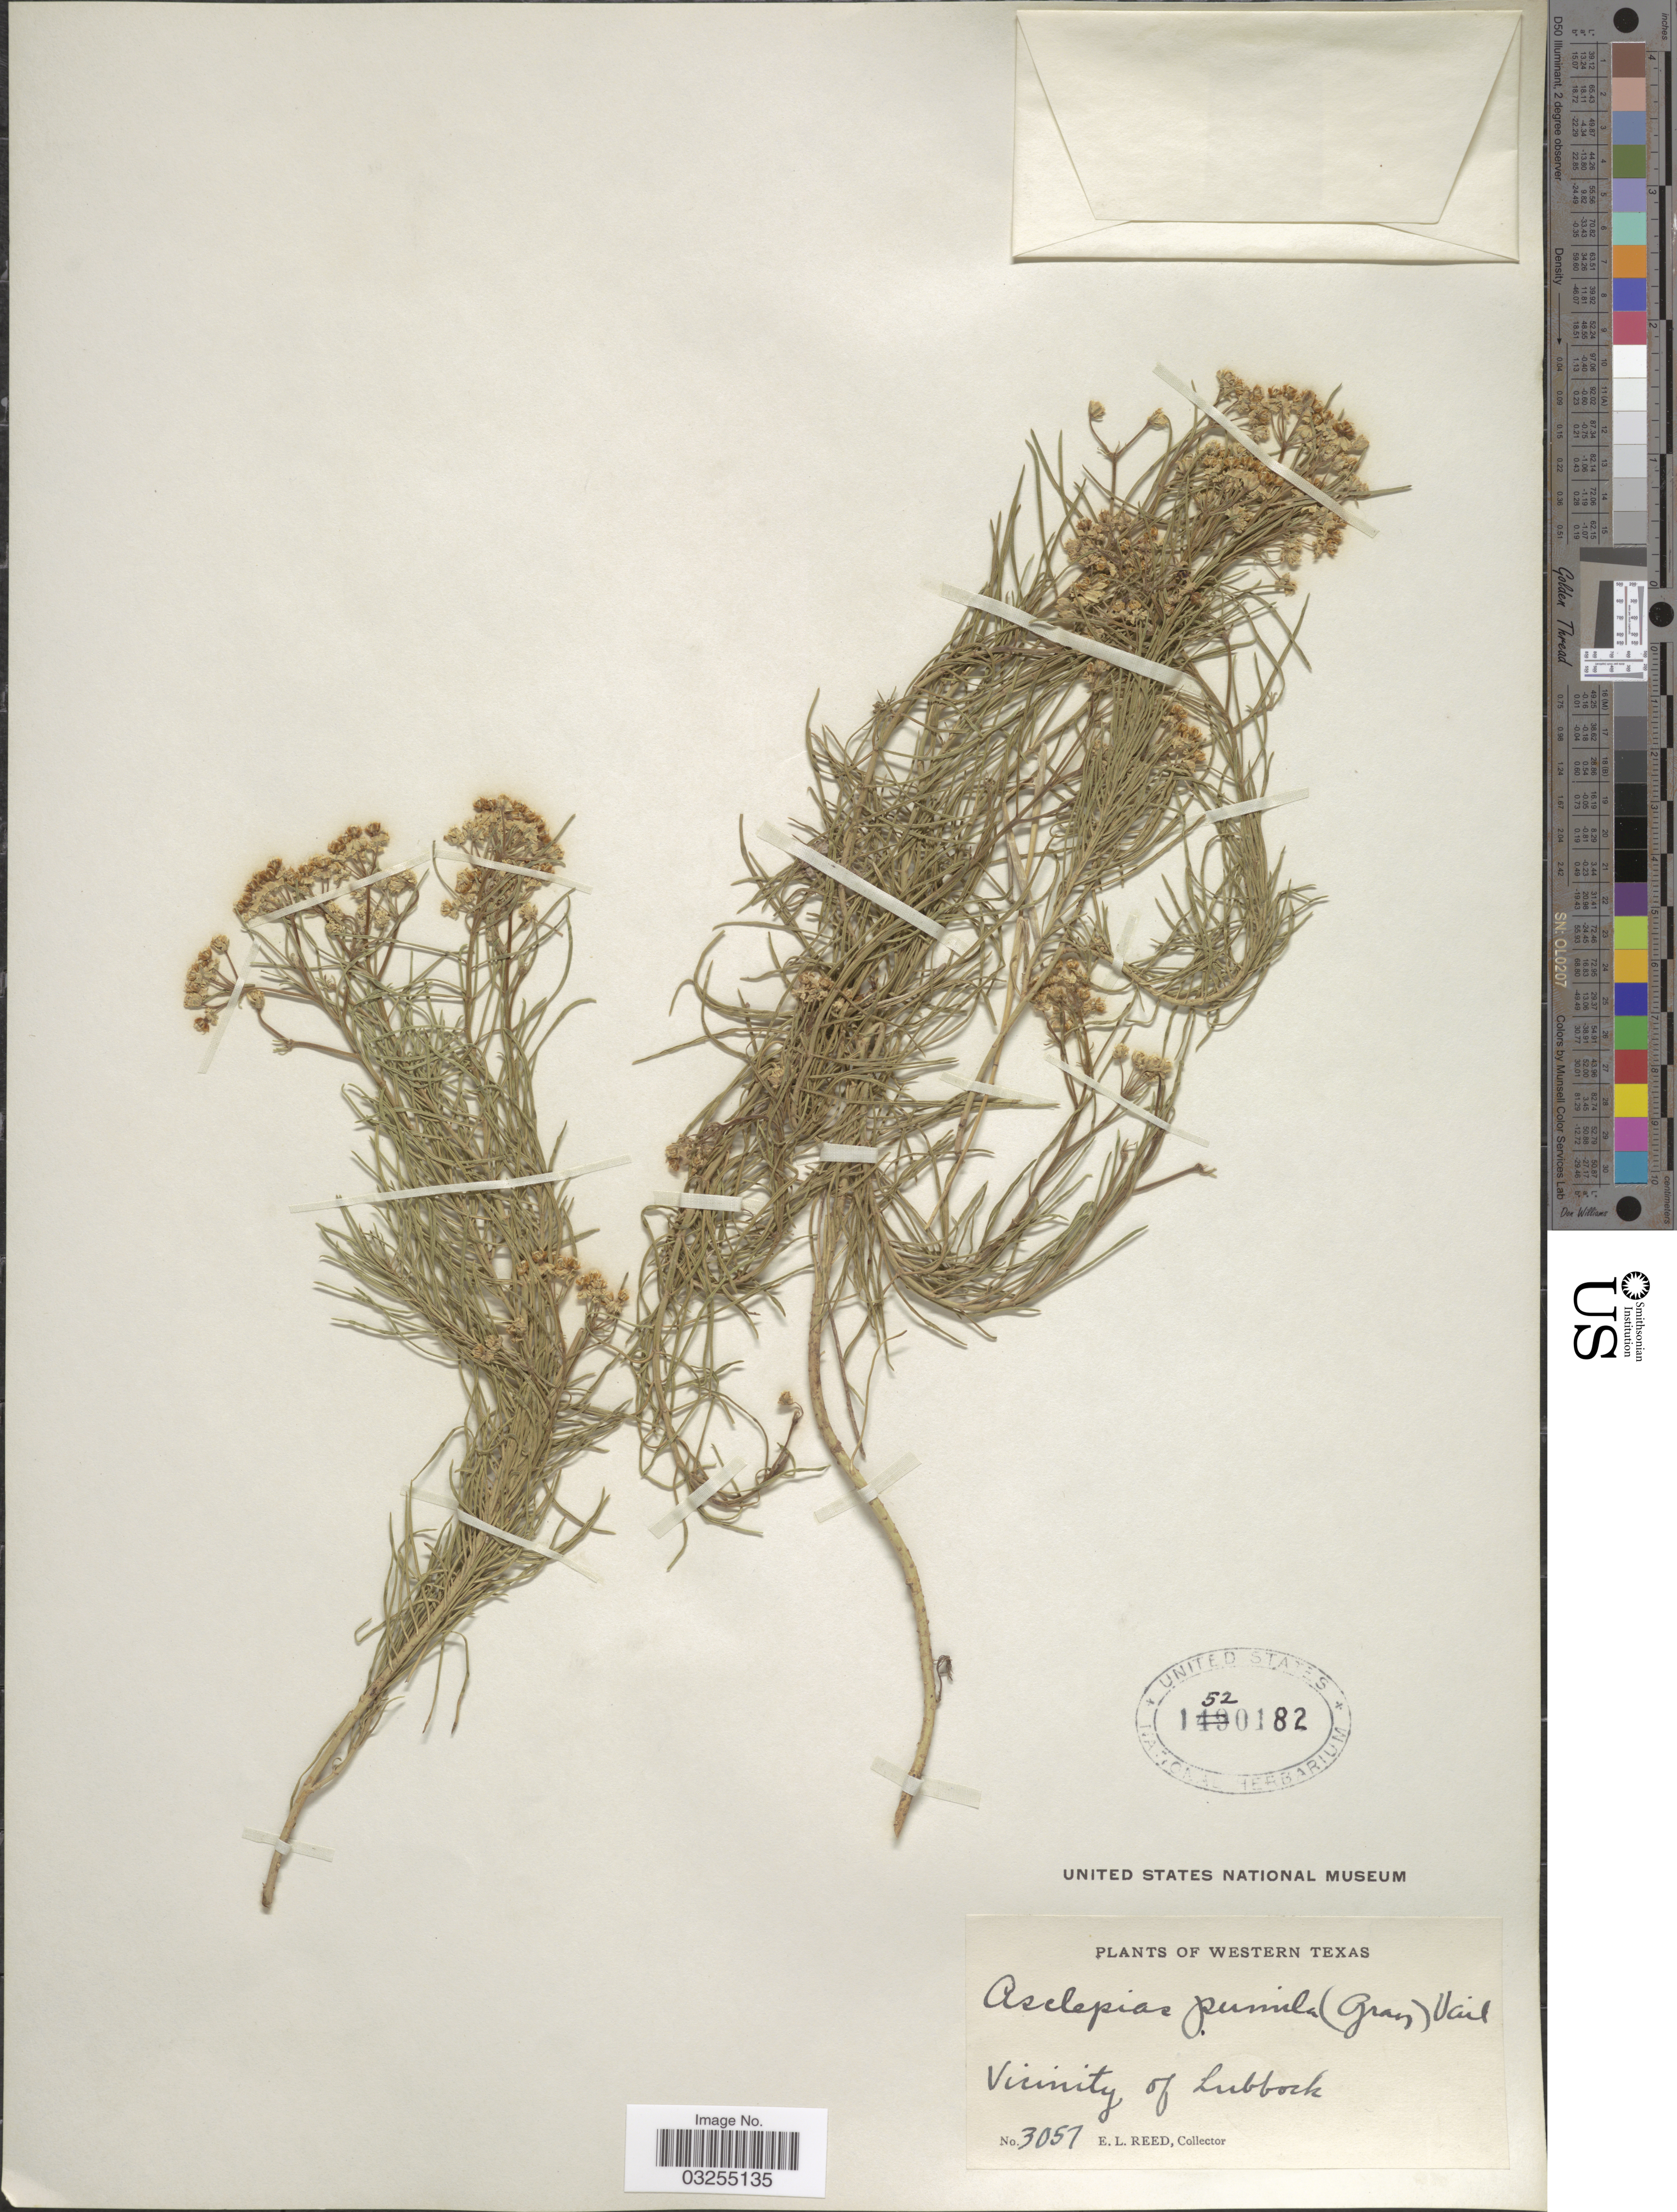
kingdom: Plantae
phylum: Tracheophyta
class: Magnoliopsida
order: Gentianales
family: Apocynaceae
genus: Asclepias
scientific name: Asclepias pumila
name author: (A. Gray) Vail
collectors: E. Reed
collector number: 3057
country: United States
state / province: Texas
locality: Western Texas. Vicinity of Lubbock.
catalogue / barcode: US 1520182